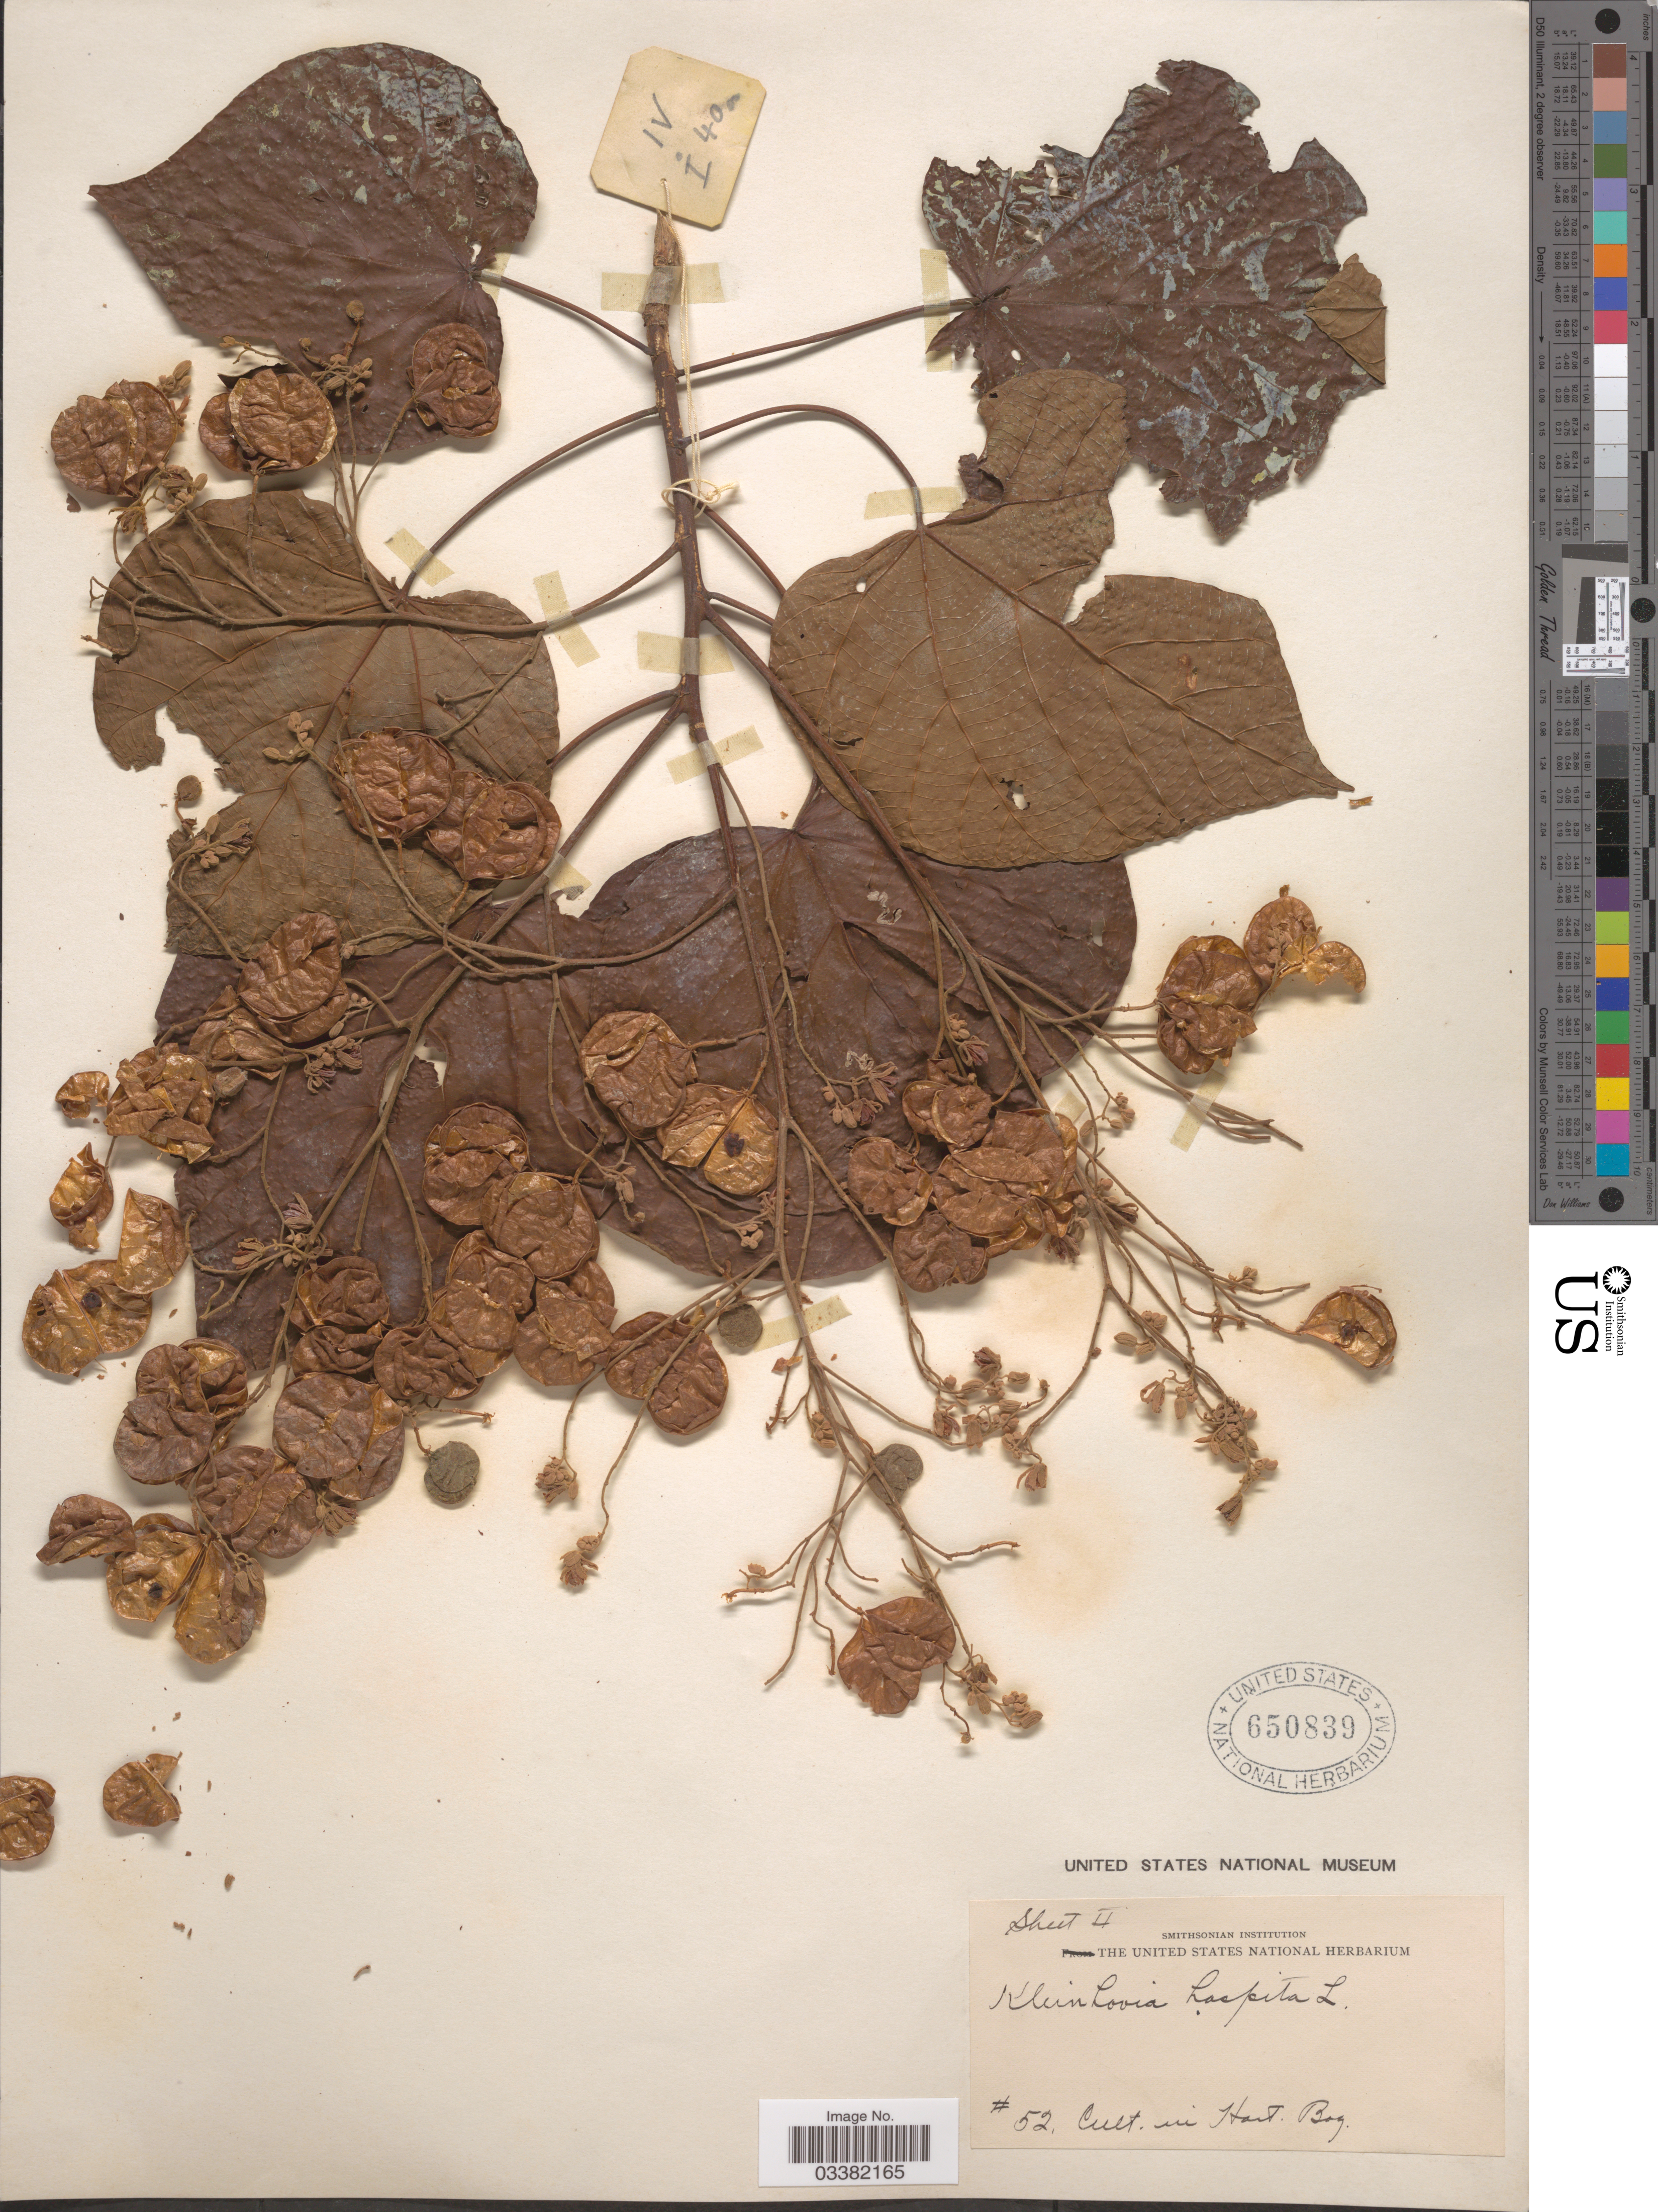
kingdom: Plantae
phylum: Tracheophyta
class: Magnoliopsida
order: Malvales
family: Malvaceae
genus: Kleinhovia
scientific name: Kleinhovia hospita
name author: L.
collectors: ex herb. United States National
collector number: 52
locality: Hort. Bog.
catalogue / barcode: US 650839